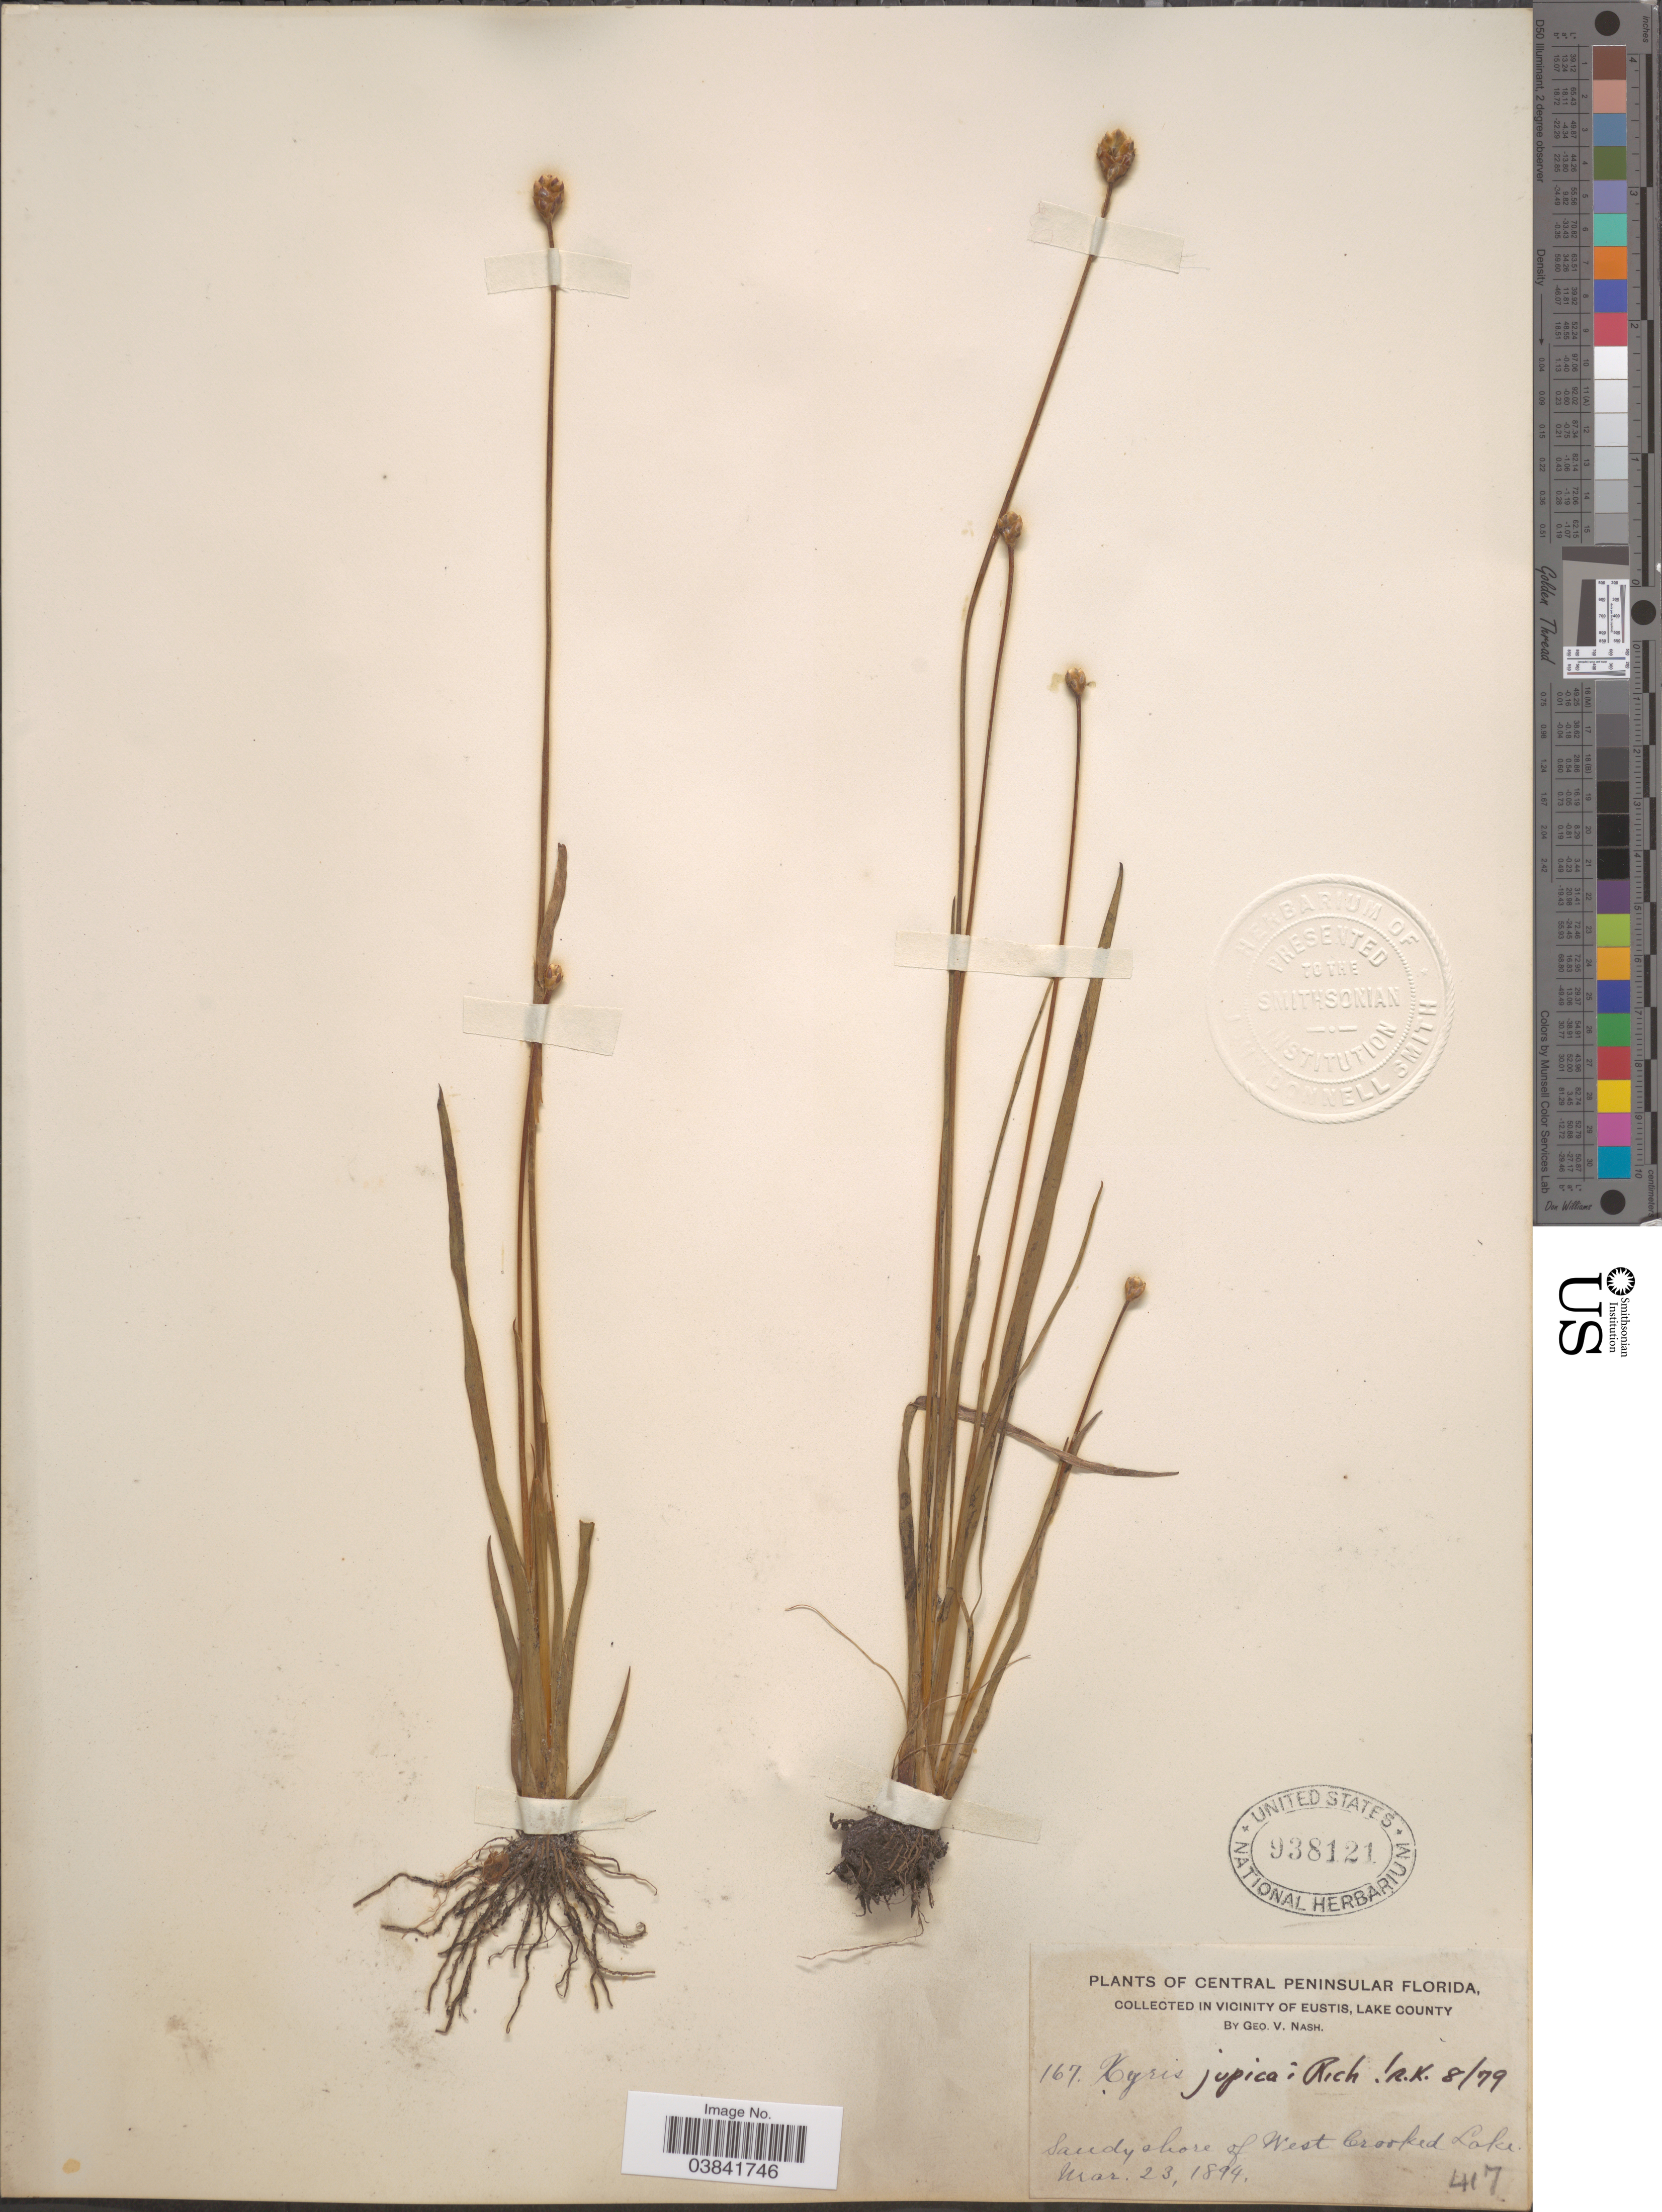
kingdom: Plantae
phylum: Tracheophyta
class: Liliopsida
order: Poales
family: Xyridaceae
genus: Xyris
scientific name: Xyris jupicai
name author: Rich.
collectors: G. V. Nash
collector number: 167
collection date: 1894-03-23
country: United States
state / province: Florida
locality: Central Peninsular Florida. In vicinity of Eustis, Lake County. Sandy shore of West Crooked Lake.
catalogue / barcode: US 938121